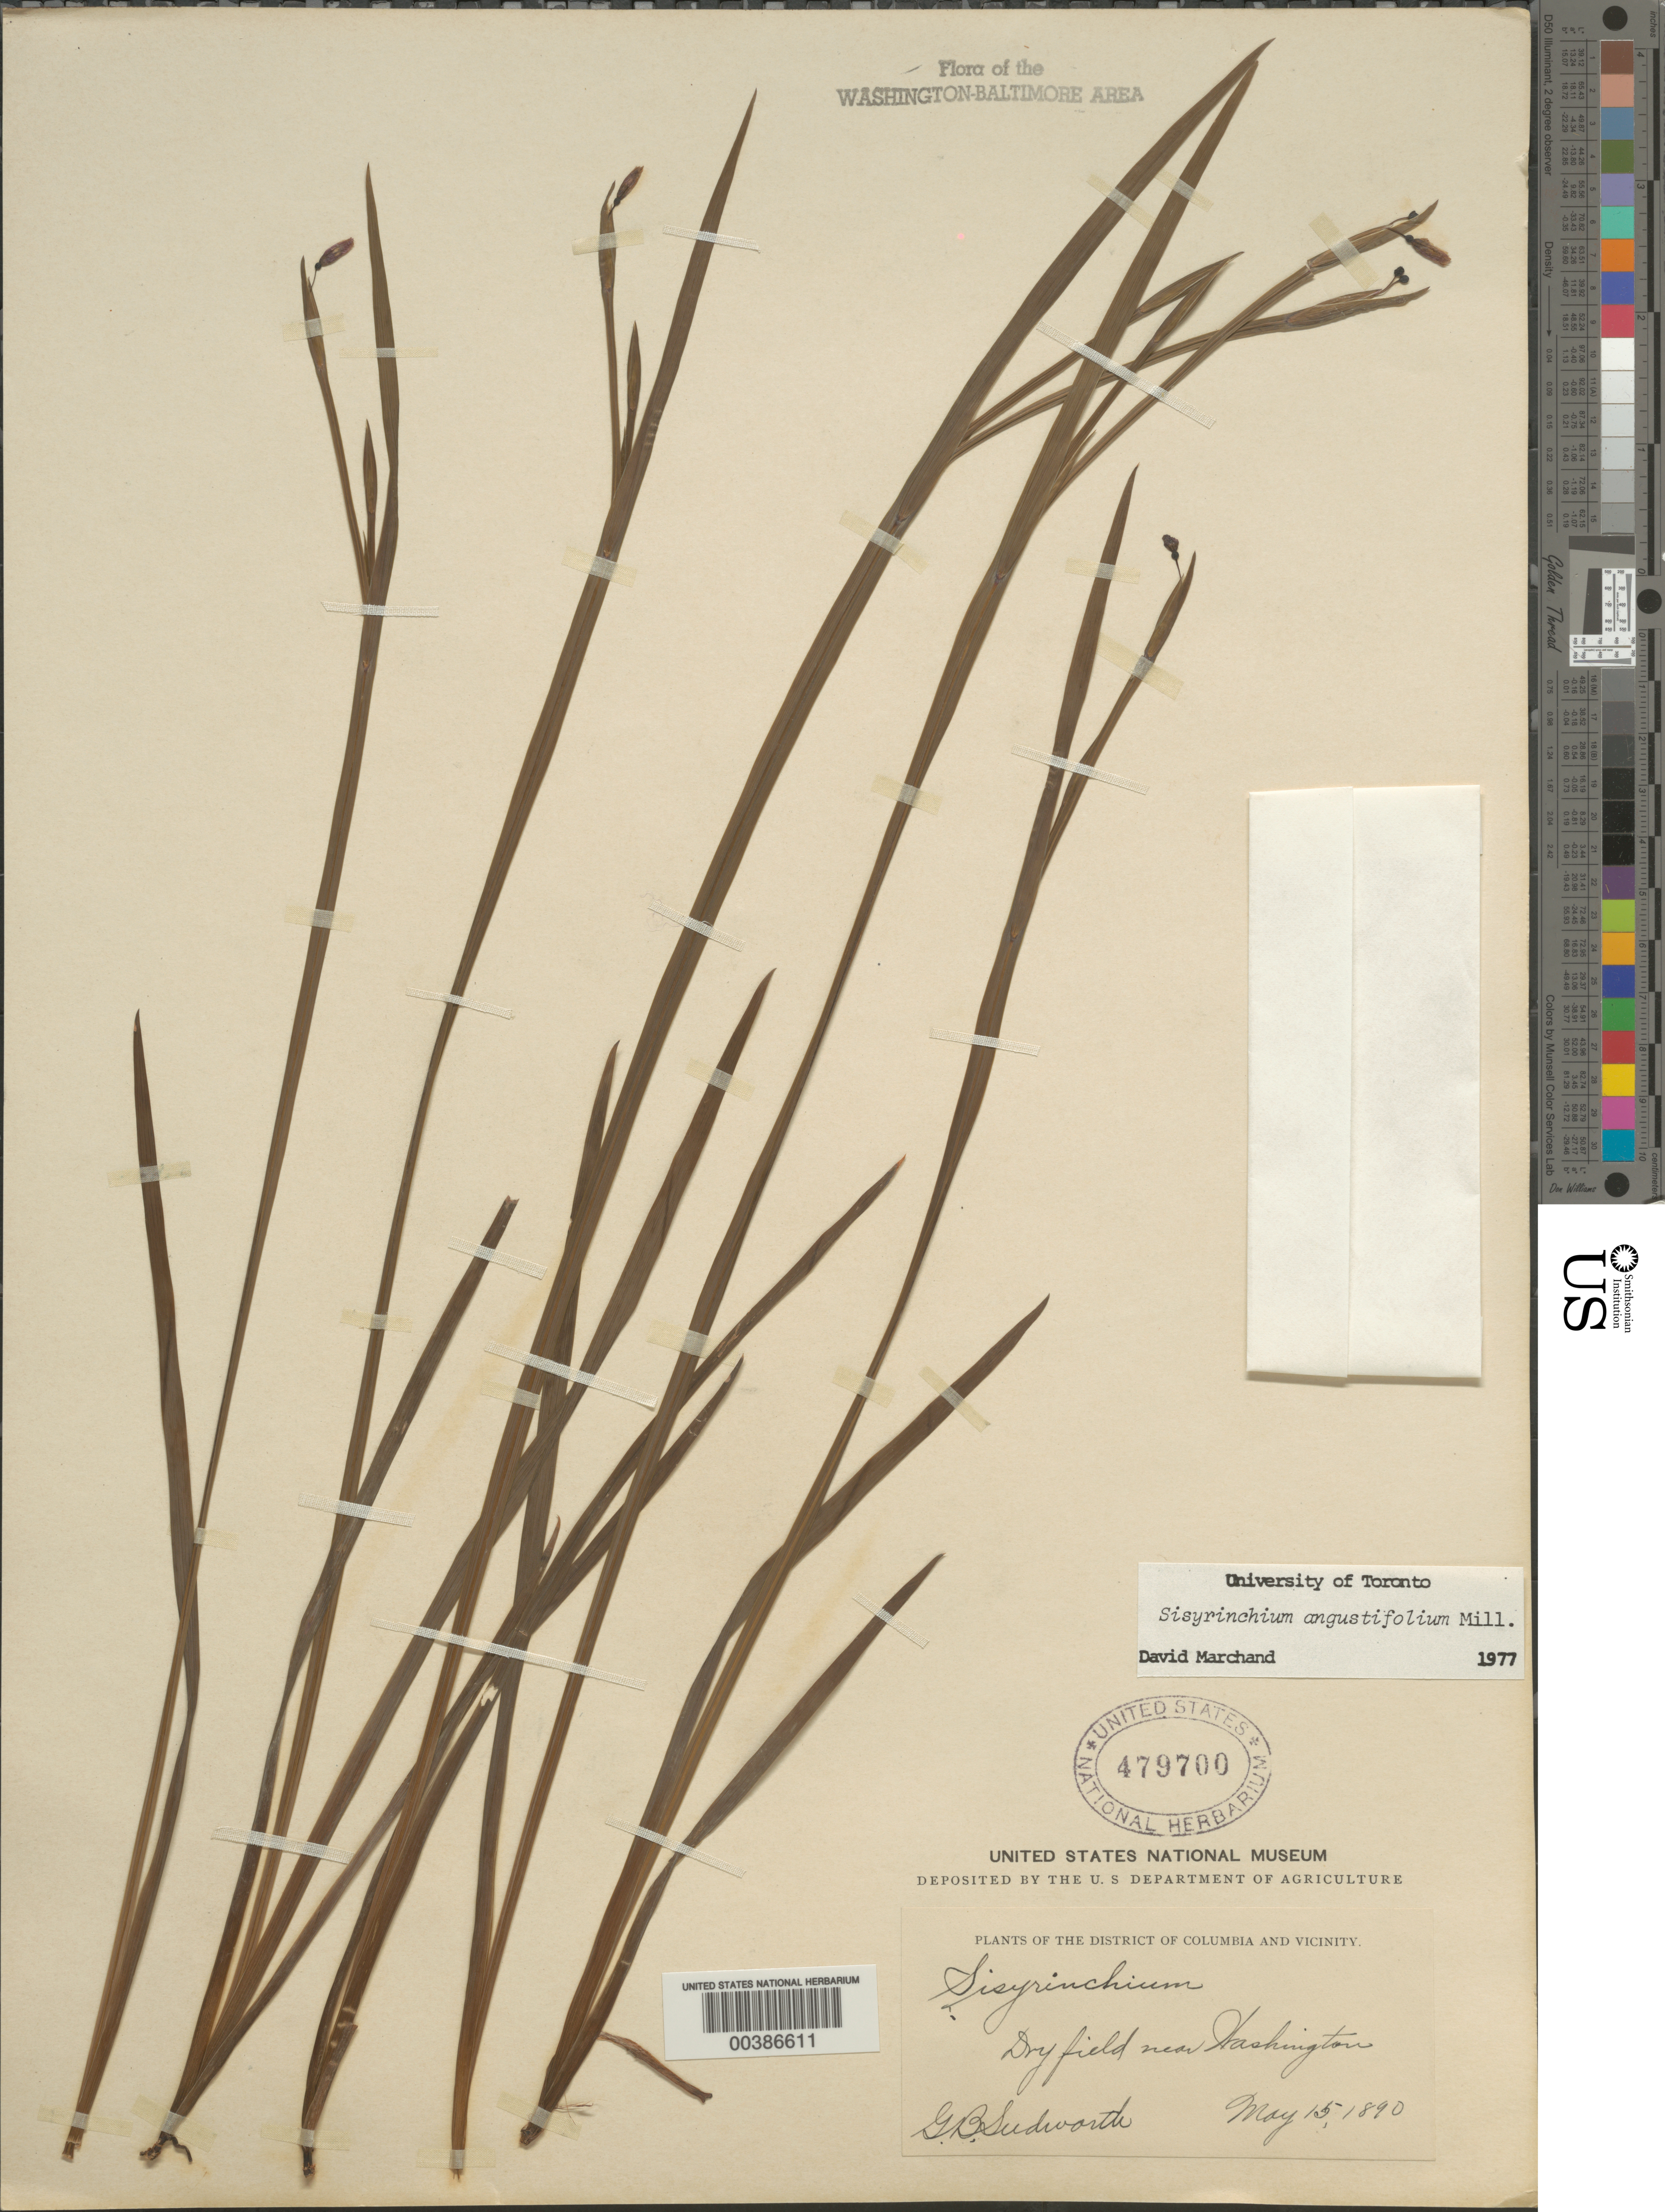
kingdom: Plantae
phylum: Tracheophyta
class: Liliopsida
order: Asparagales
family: Iridaceae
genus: Sisyrinchium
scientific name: Sisyrinchium angustifolium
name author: Mill.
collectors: G. B. Sudworth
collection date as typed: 15 May 1890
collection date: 1890-05-15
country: United States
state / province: District of Columbia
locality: Washington DC area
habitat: Dry field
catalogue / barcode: US 479700